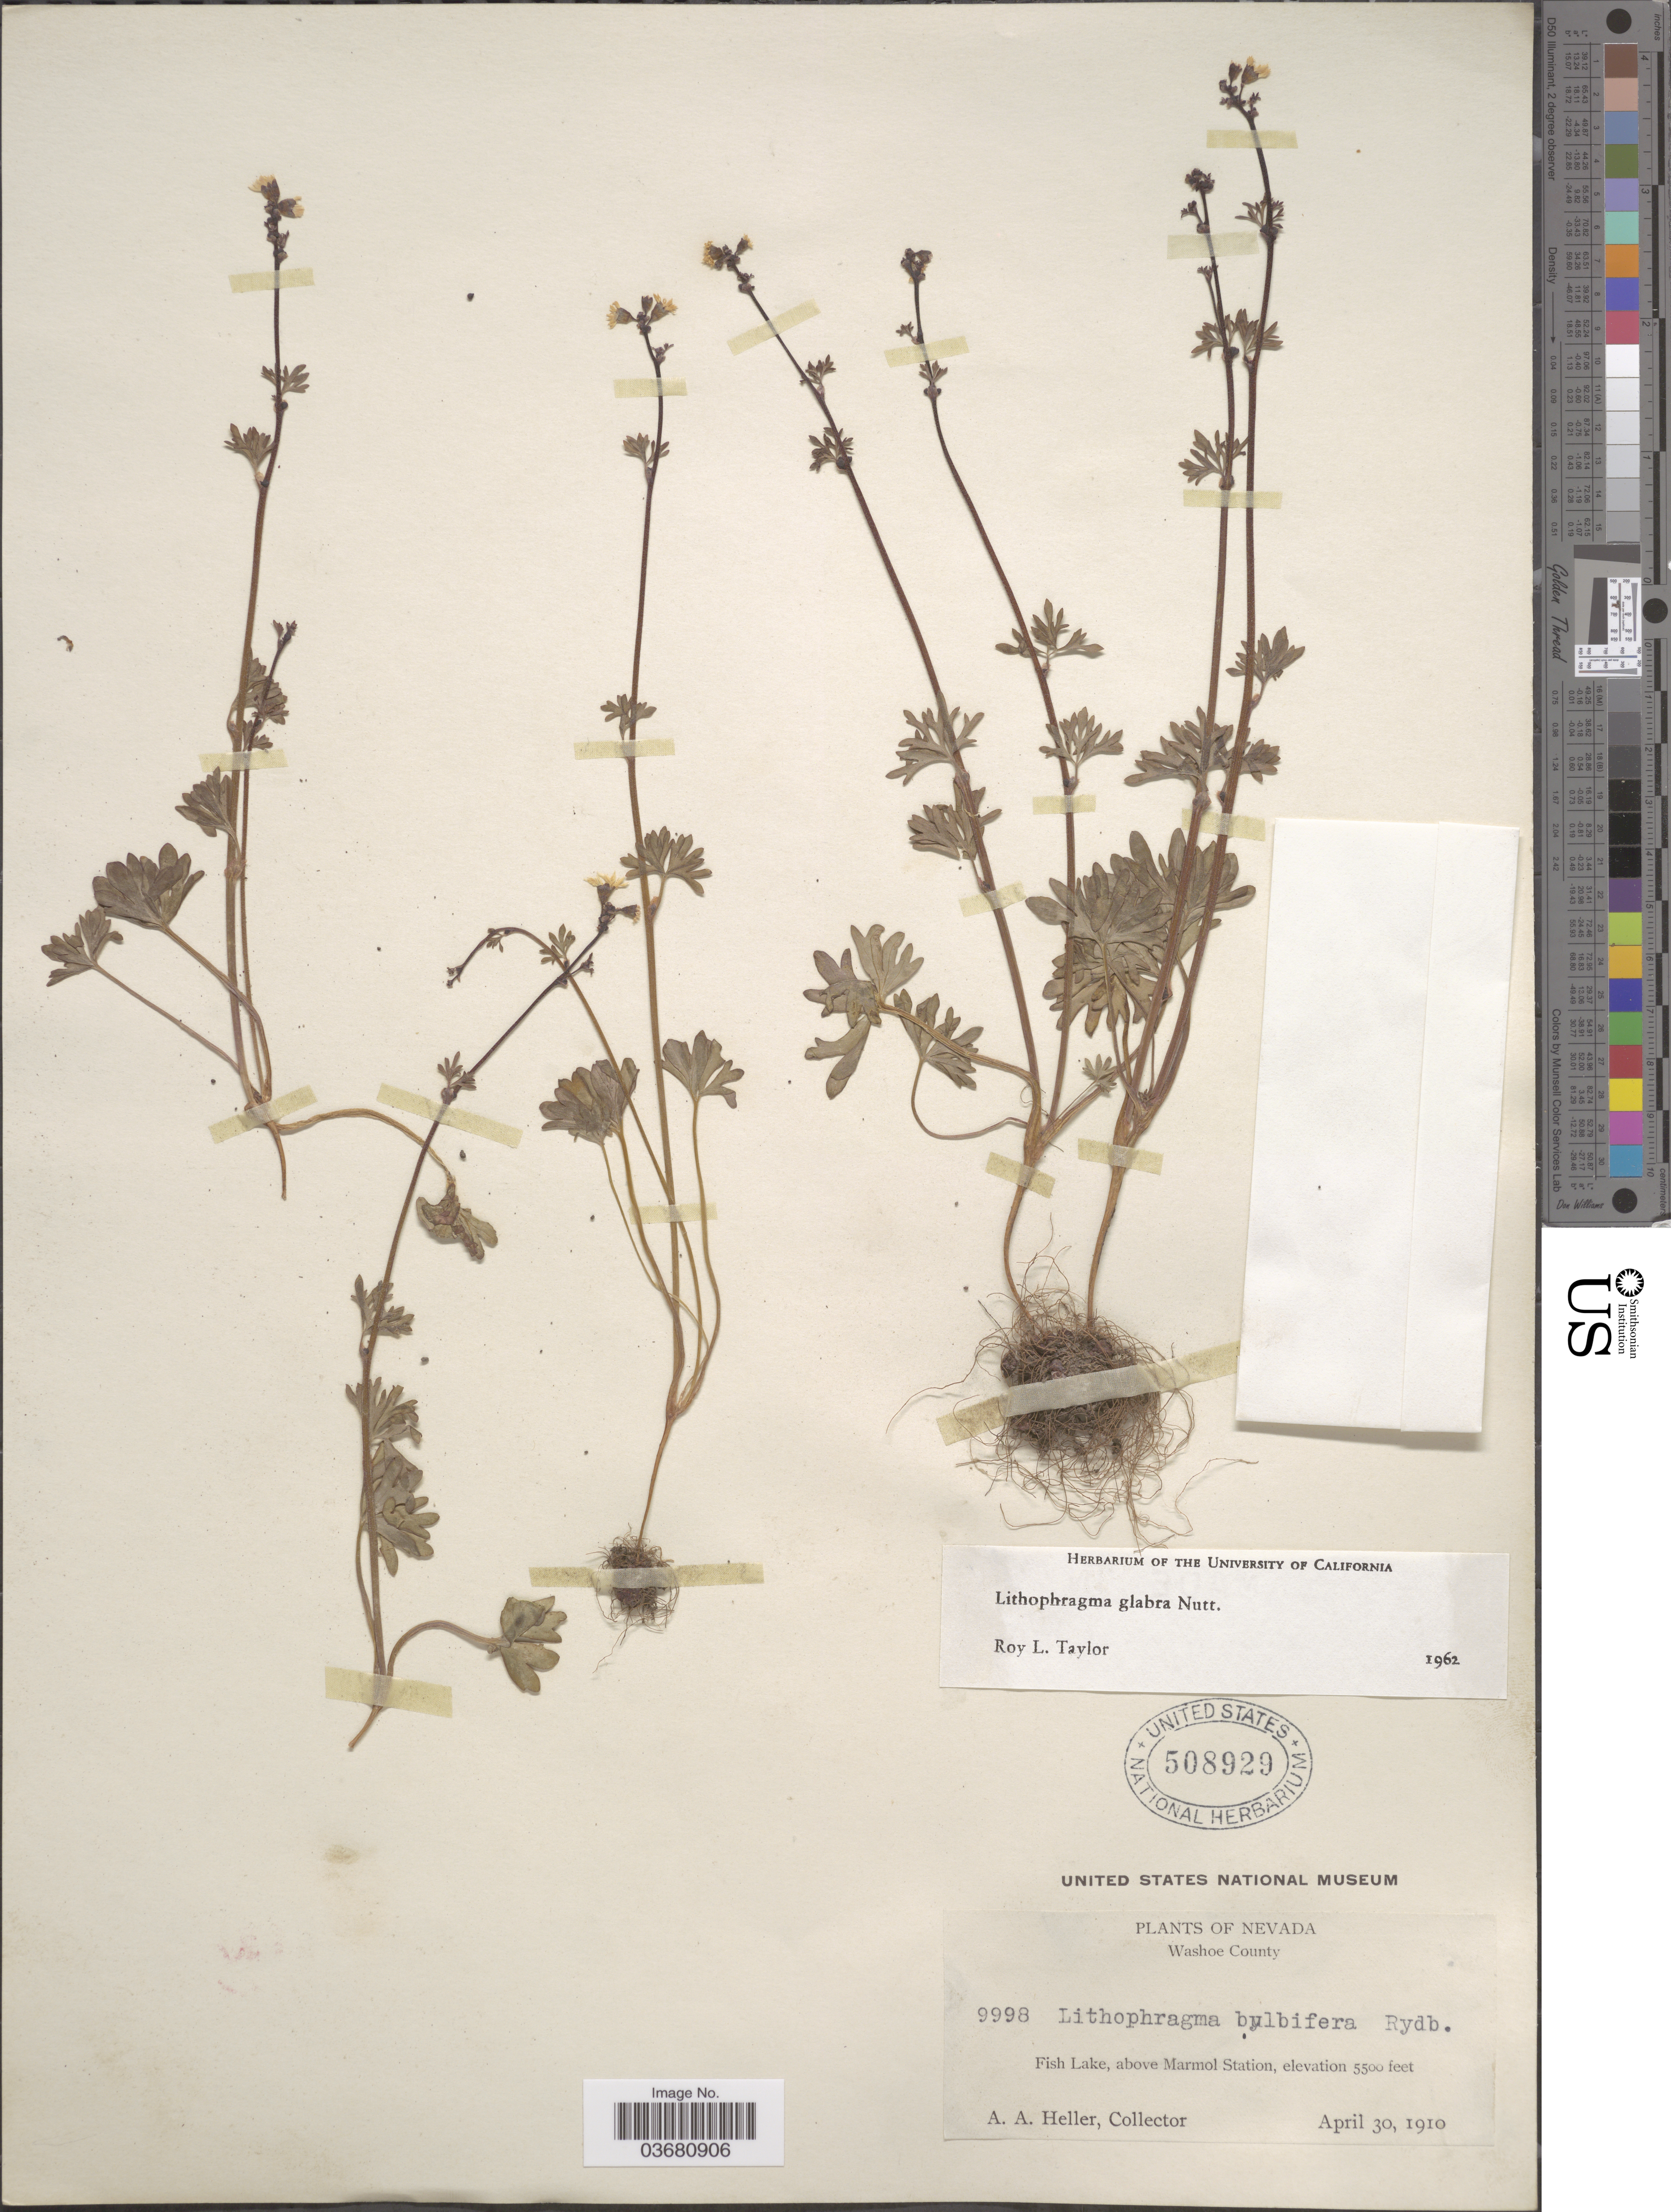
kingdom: Plantae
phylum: Tracheophyta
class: Magnoliopsida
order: Saxifragales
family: Saxifragaceae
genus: Lithophragma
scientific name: Lithophragma glabrum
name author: Nutt.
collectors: A. A. Heller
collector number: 9998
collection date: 1910-04-30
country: United States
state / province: Nevada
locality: Washoe County. Fish Lake, above Marmol Station.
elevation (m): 1676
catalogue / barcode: US 508929